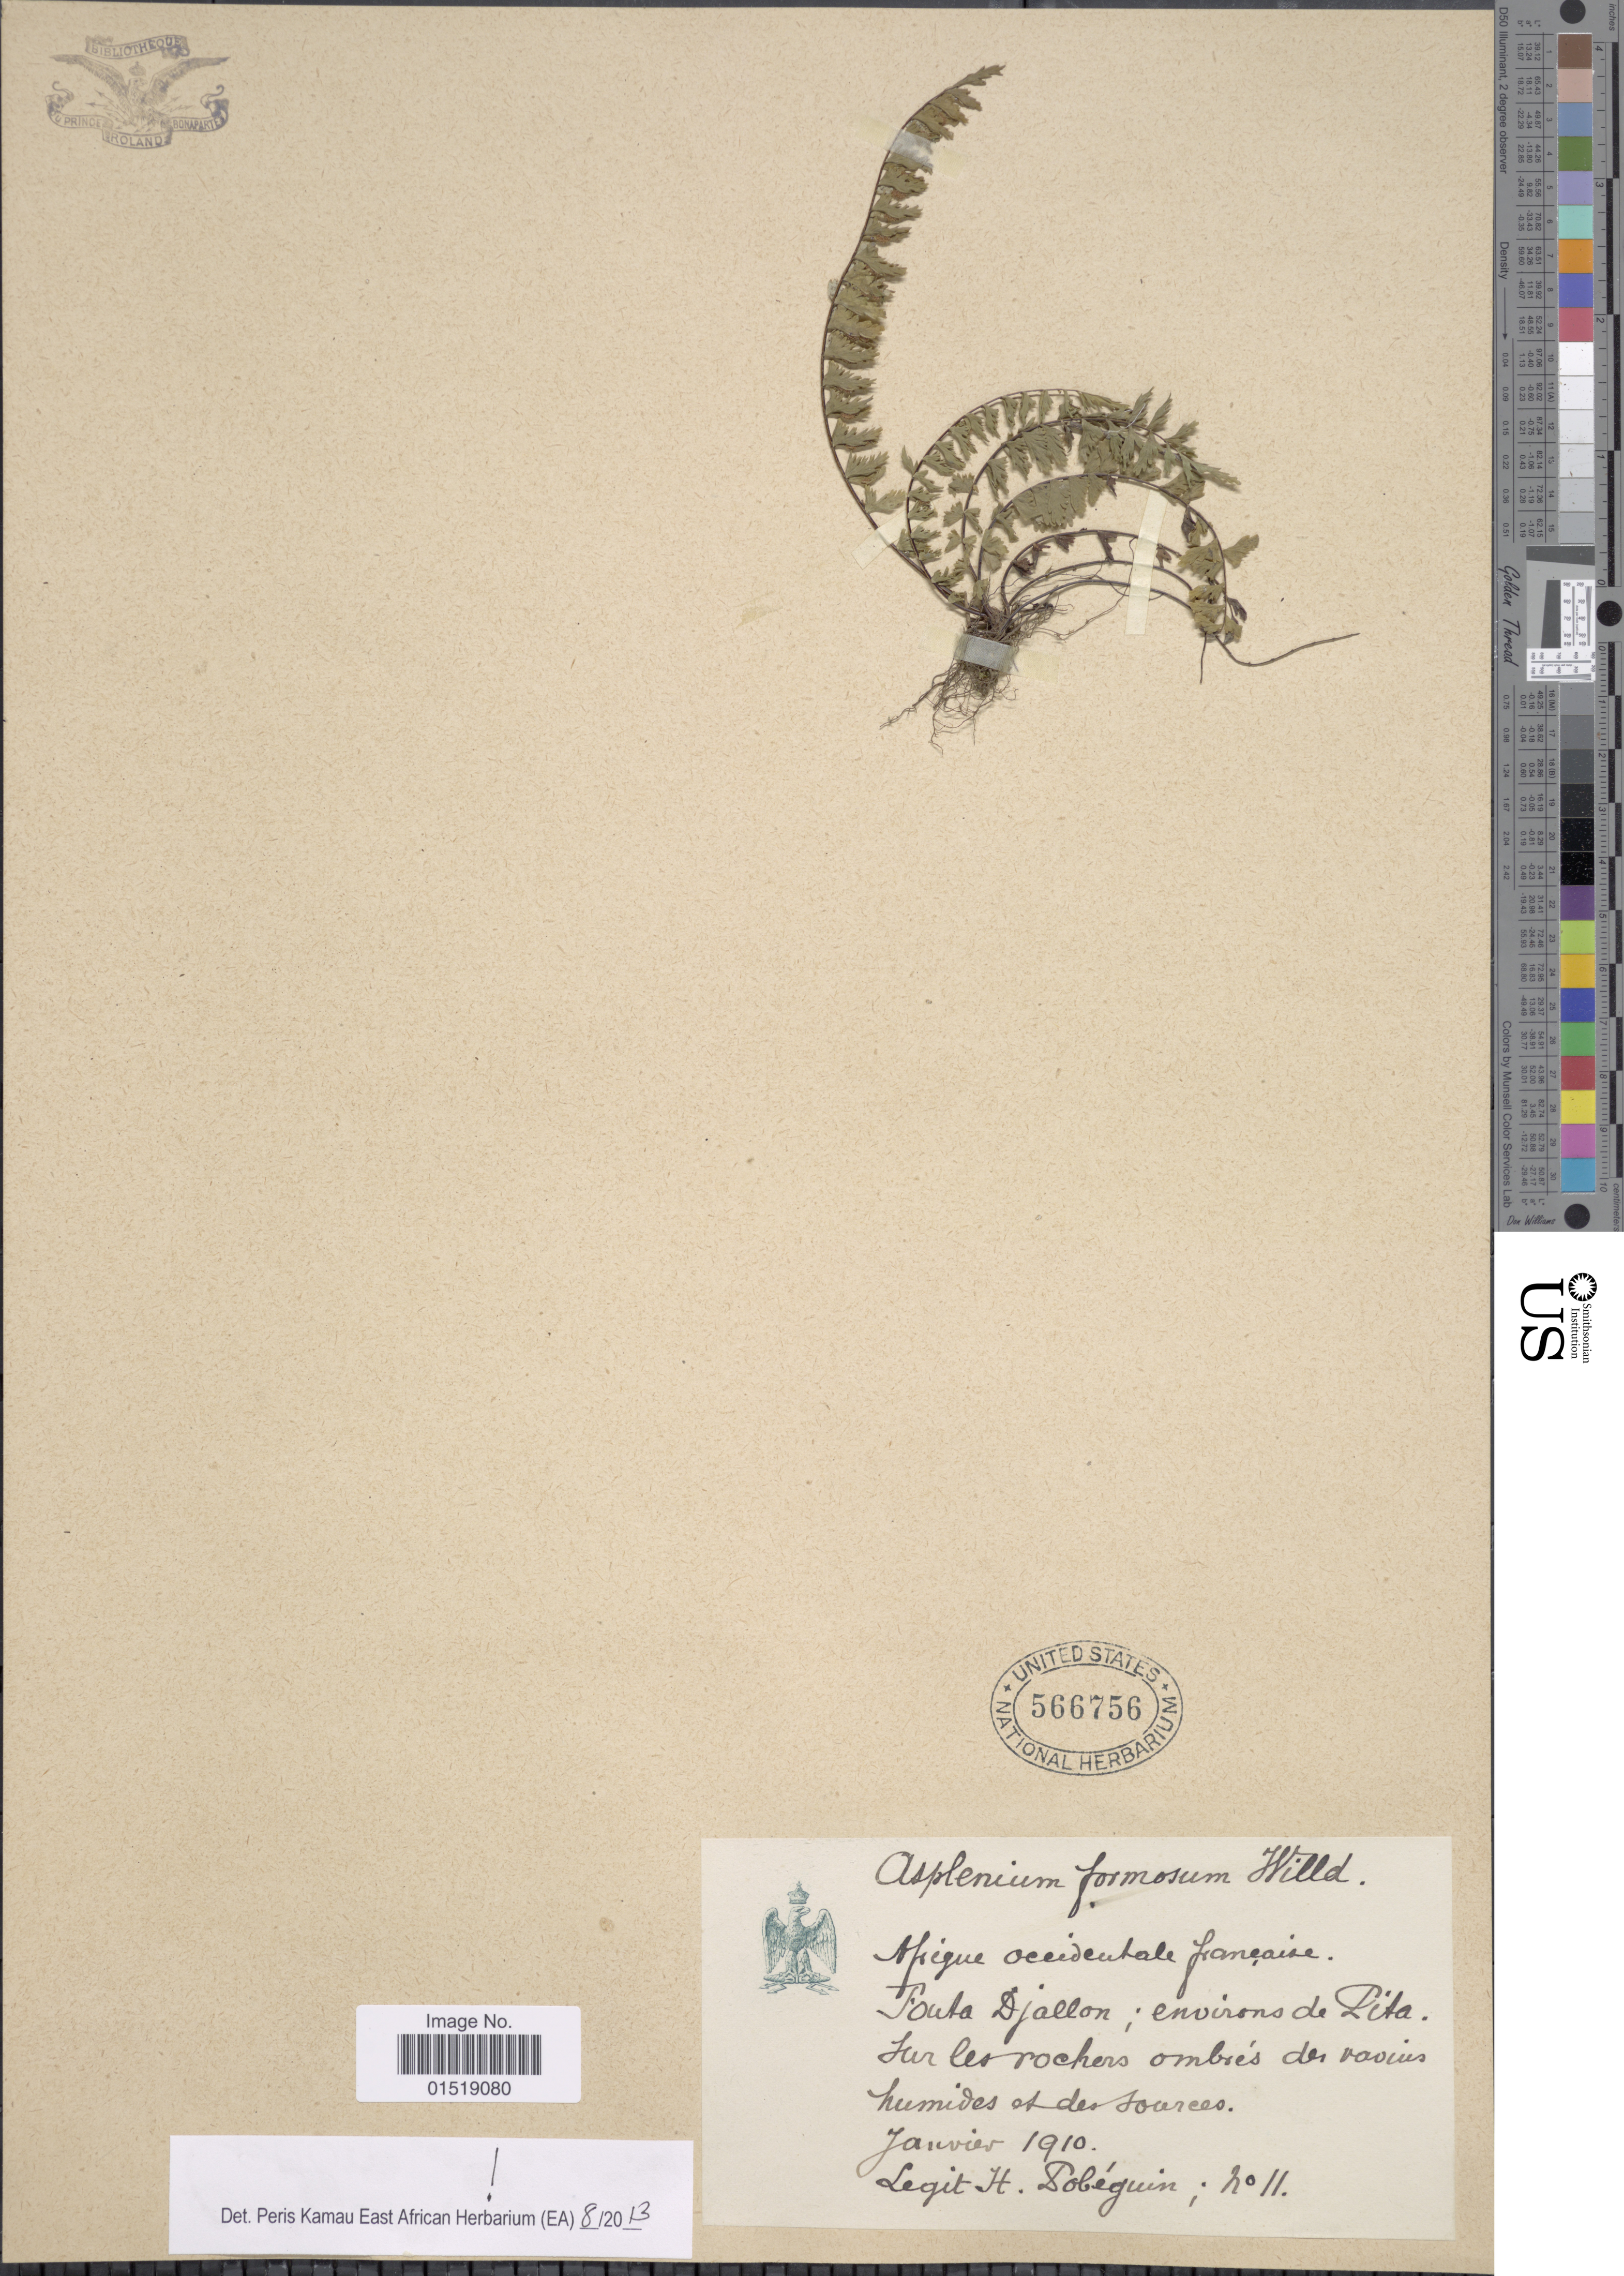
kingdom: Plantae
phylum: Tracheophyta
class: Polypodiopsida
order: Polypodiales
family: Aspleniaceae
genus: Asplenium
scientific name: Asplenium formosum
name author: Willd.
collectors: C. Pobeguin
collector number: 11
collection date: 1910-01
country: Guinea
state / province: Labé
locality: Fouta Djallon; environs de Pita, sur les rochers ombrés des ravines humides et des sources.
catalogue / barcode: US 566756